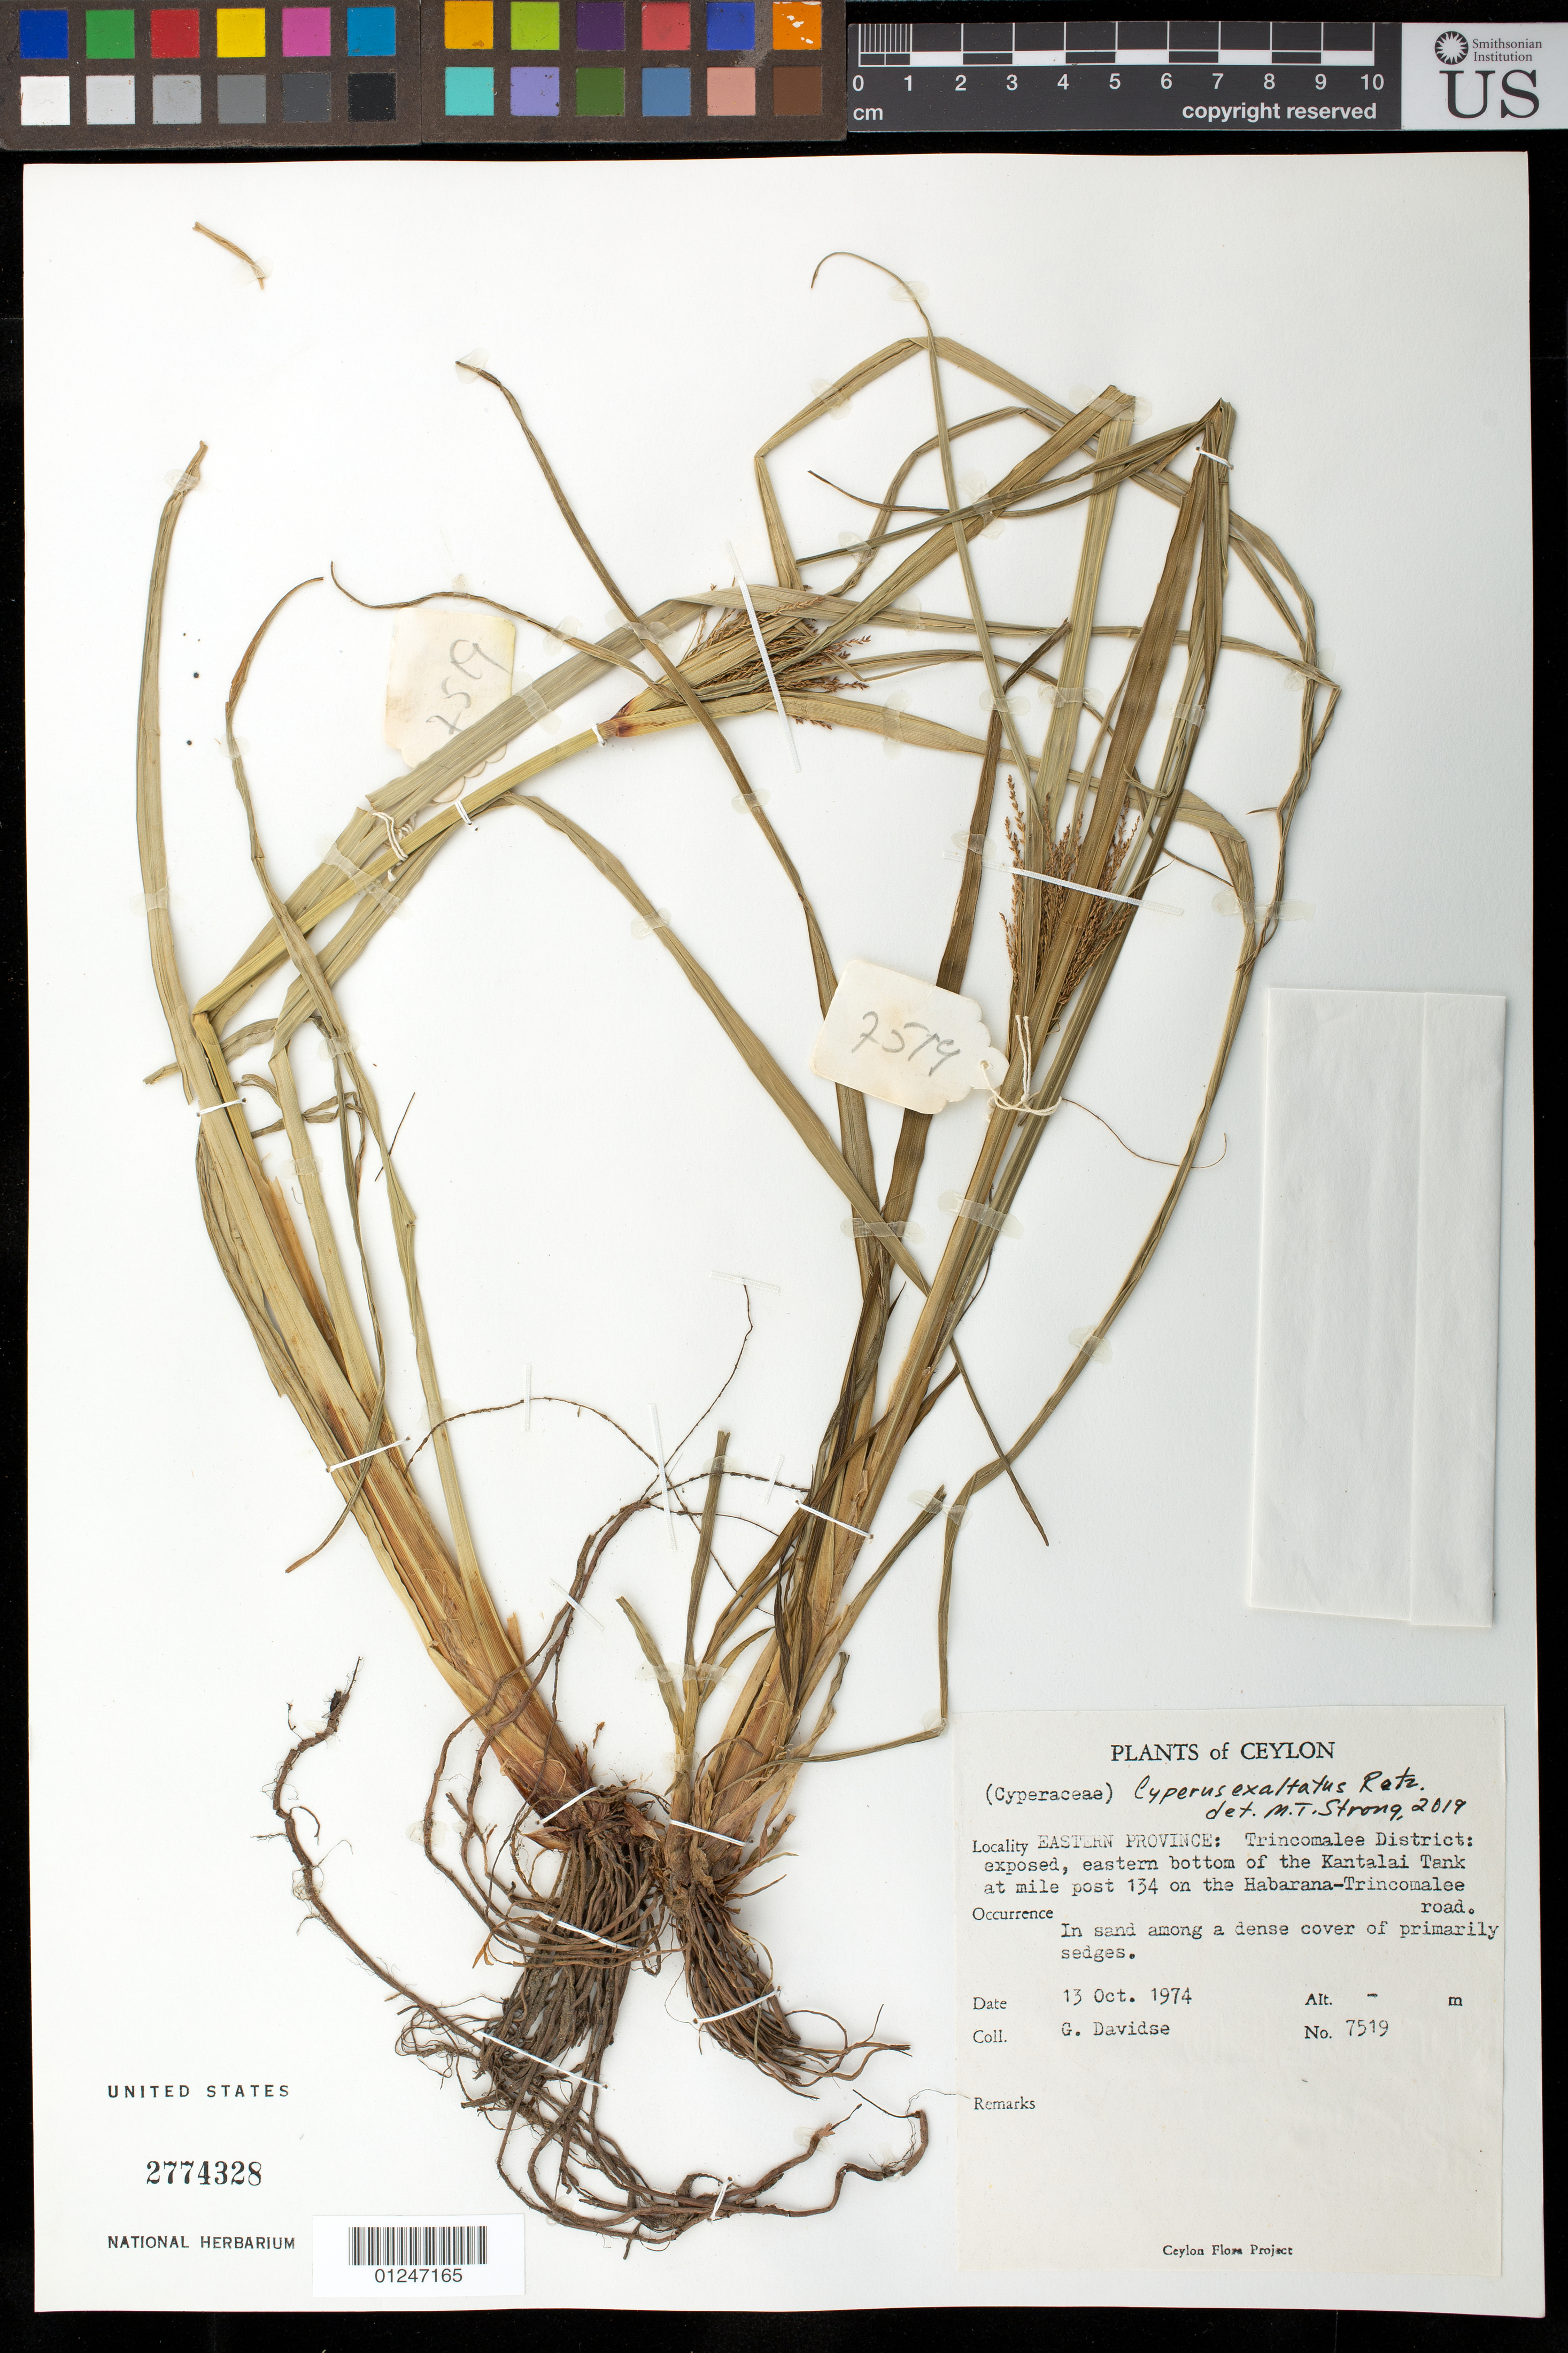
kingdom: Plantae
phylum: Tracheophyta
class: Liliopsida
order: Poales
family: Cyperaceae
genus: Cyperus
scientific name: Cyperus exaltatus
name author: Retz.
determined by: Strong, Mark T., (BOT), Smithsonian Institution - National Museum of Natural History (UNITED STATES)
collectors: G. Davidse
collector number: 7519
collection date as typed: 13 Oct 1974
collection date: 1974-10-13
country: Sri Lanka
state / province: North Central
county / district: Dolonnaruwa Dist.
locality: CYLON, Eastern Province; Trincomalee District: exposed, eastern bottom of the Kantalai Tank at mile post 134 on the Habarana-Trincomalee Road.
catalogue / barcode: US 2774328